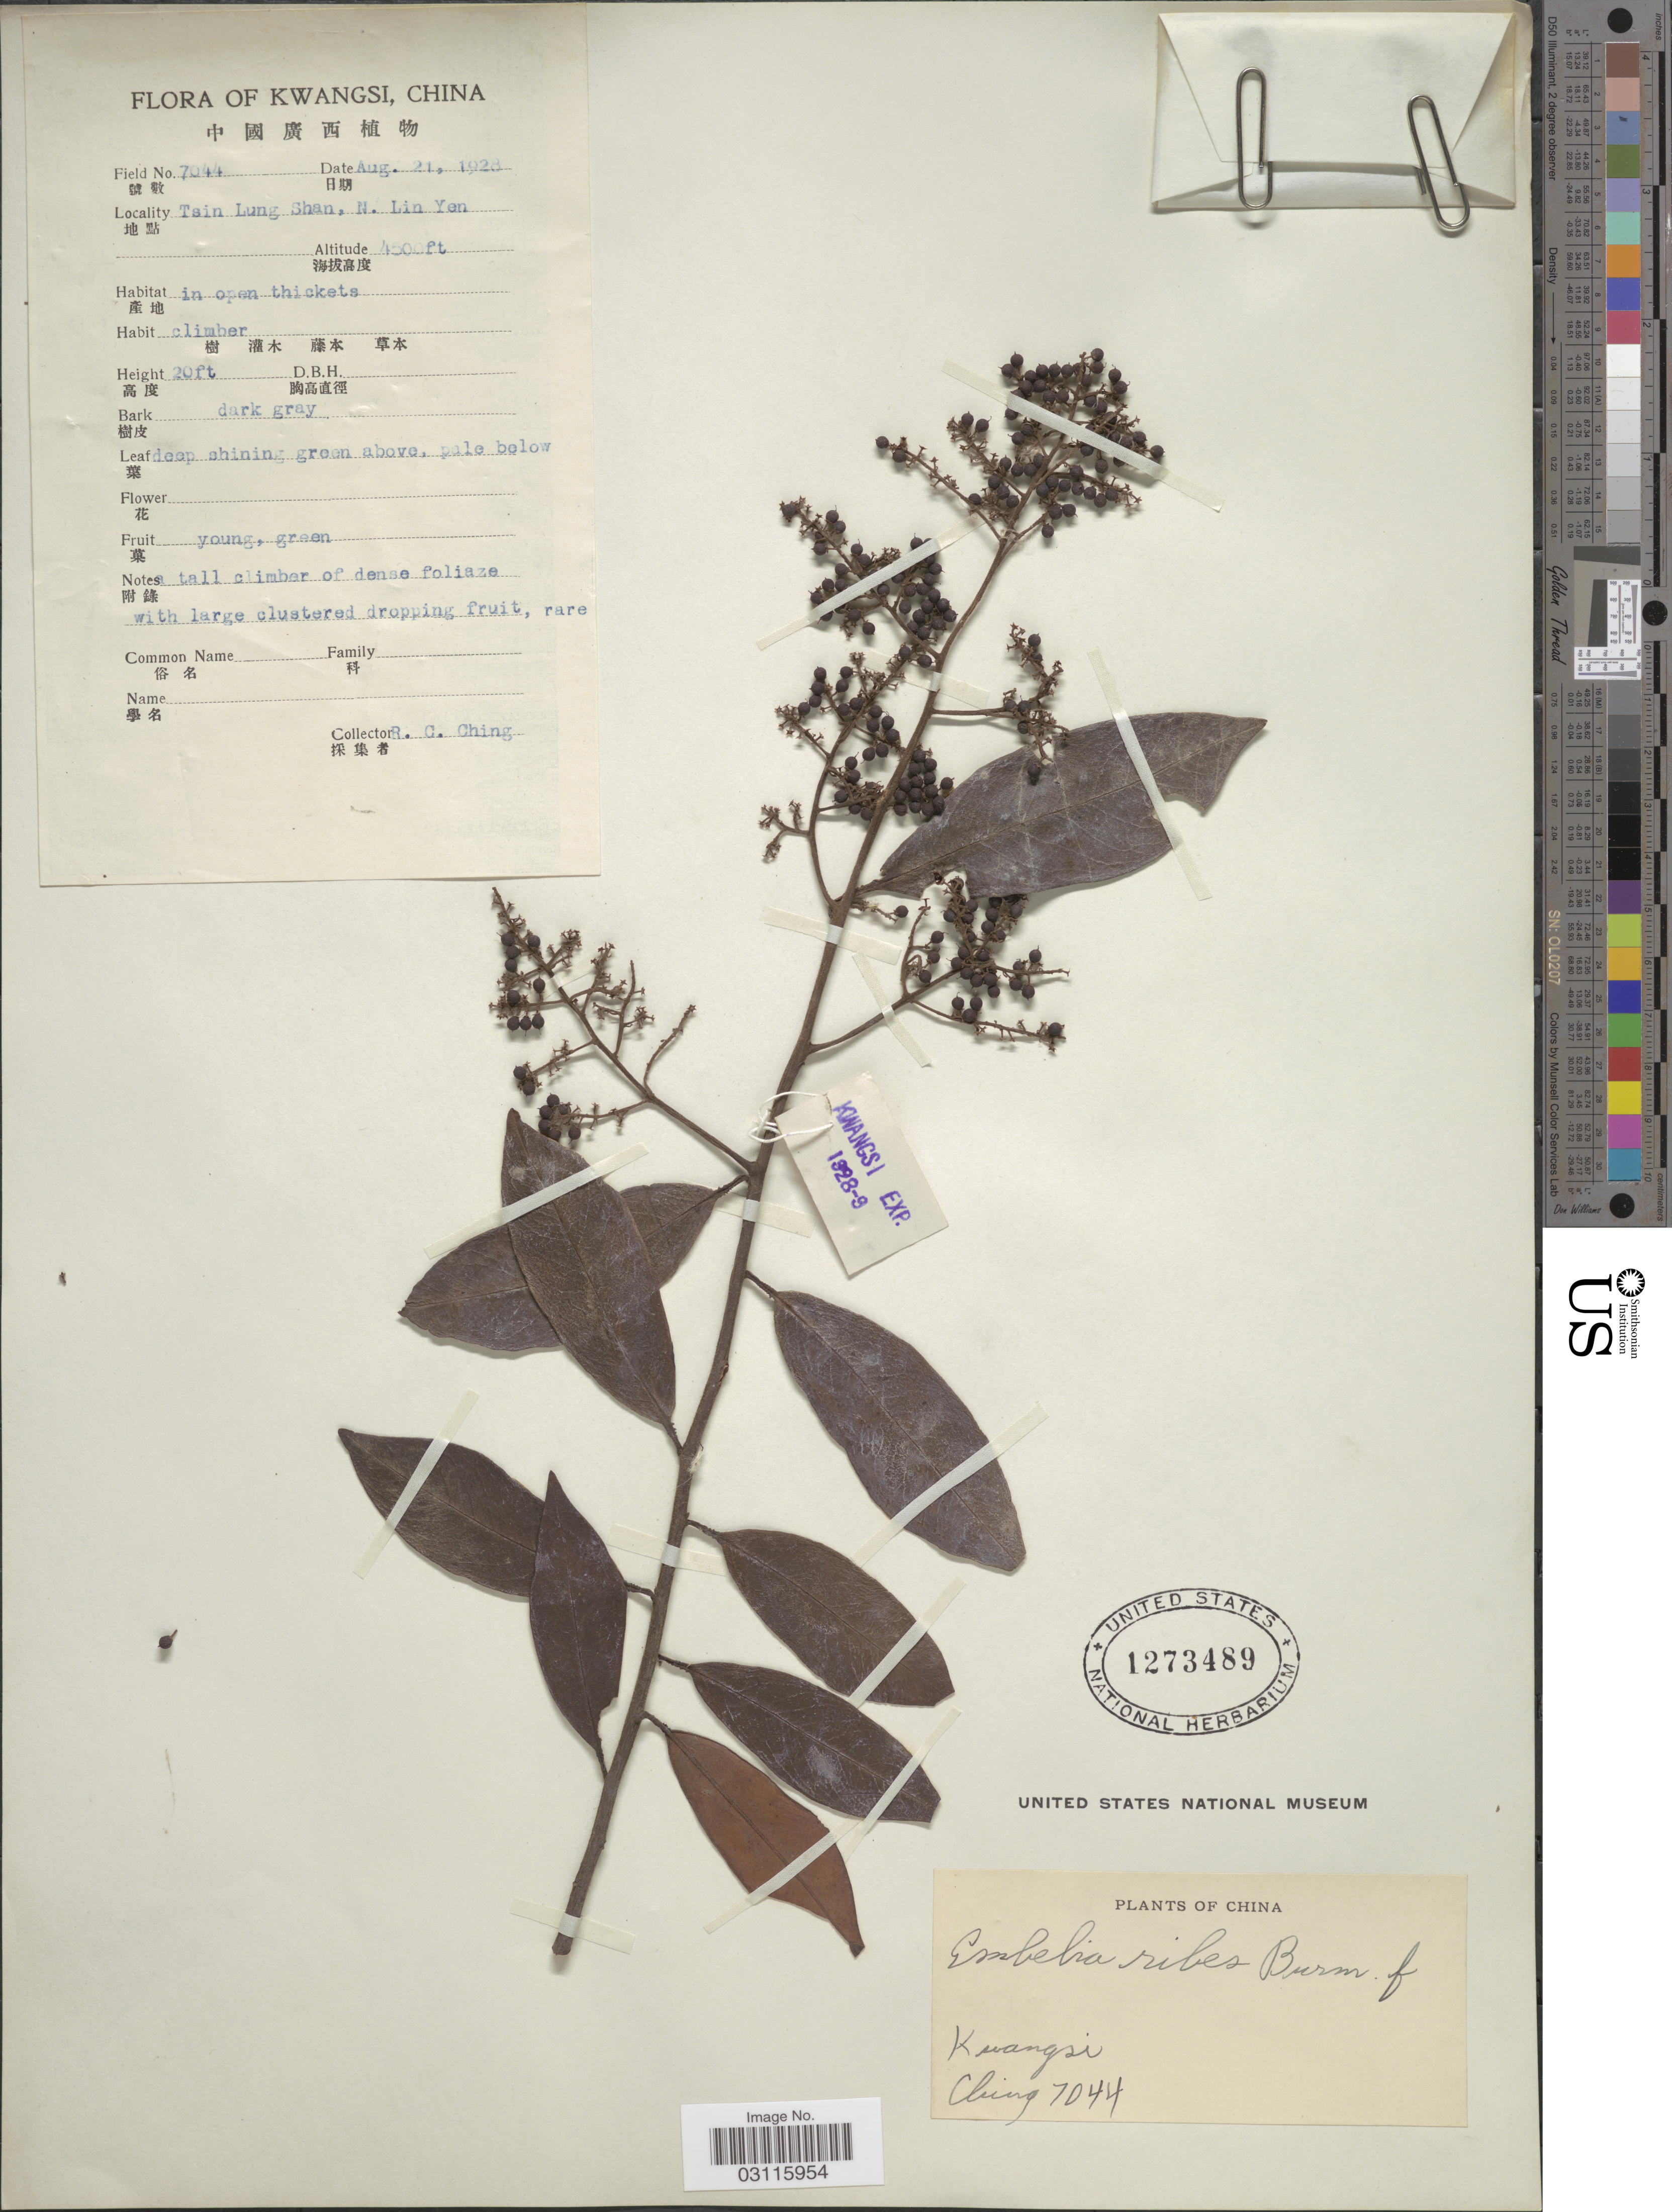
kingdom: Plantae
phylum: Tracheophyta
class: Magnoliopsida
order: Ericales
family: Primulaceae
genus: Embelia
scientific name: Embelia ribes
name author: Burm. f.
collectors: R. C. Ching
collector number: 7044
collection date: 1928-08-21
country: China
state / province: Guangxi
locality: Kwangsi, Tsin Lung Shan, N. Lin Yen.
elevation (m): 1372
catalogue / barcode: US 1273489